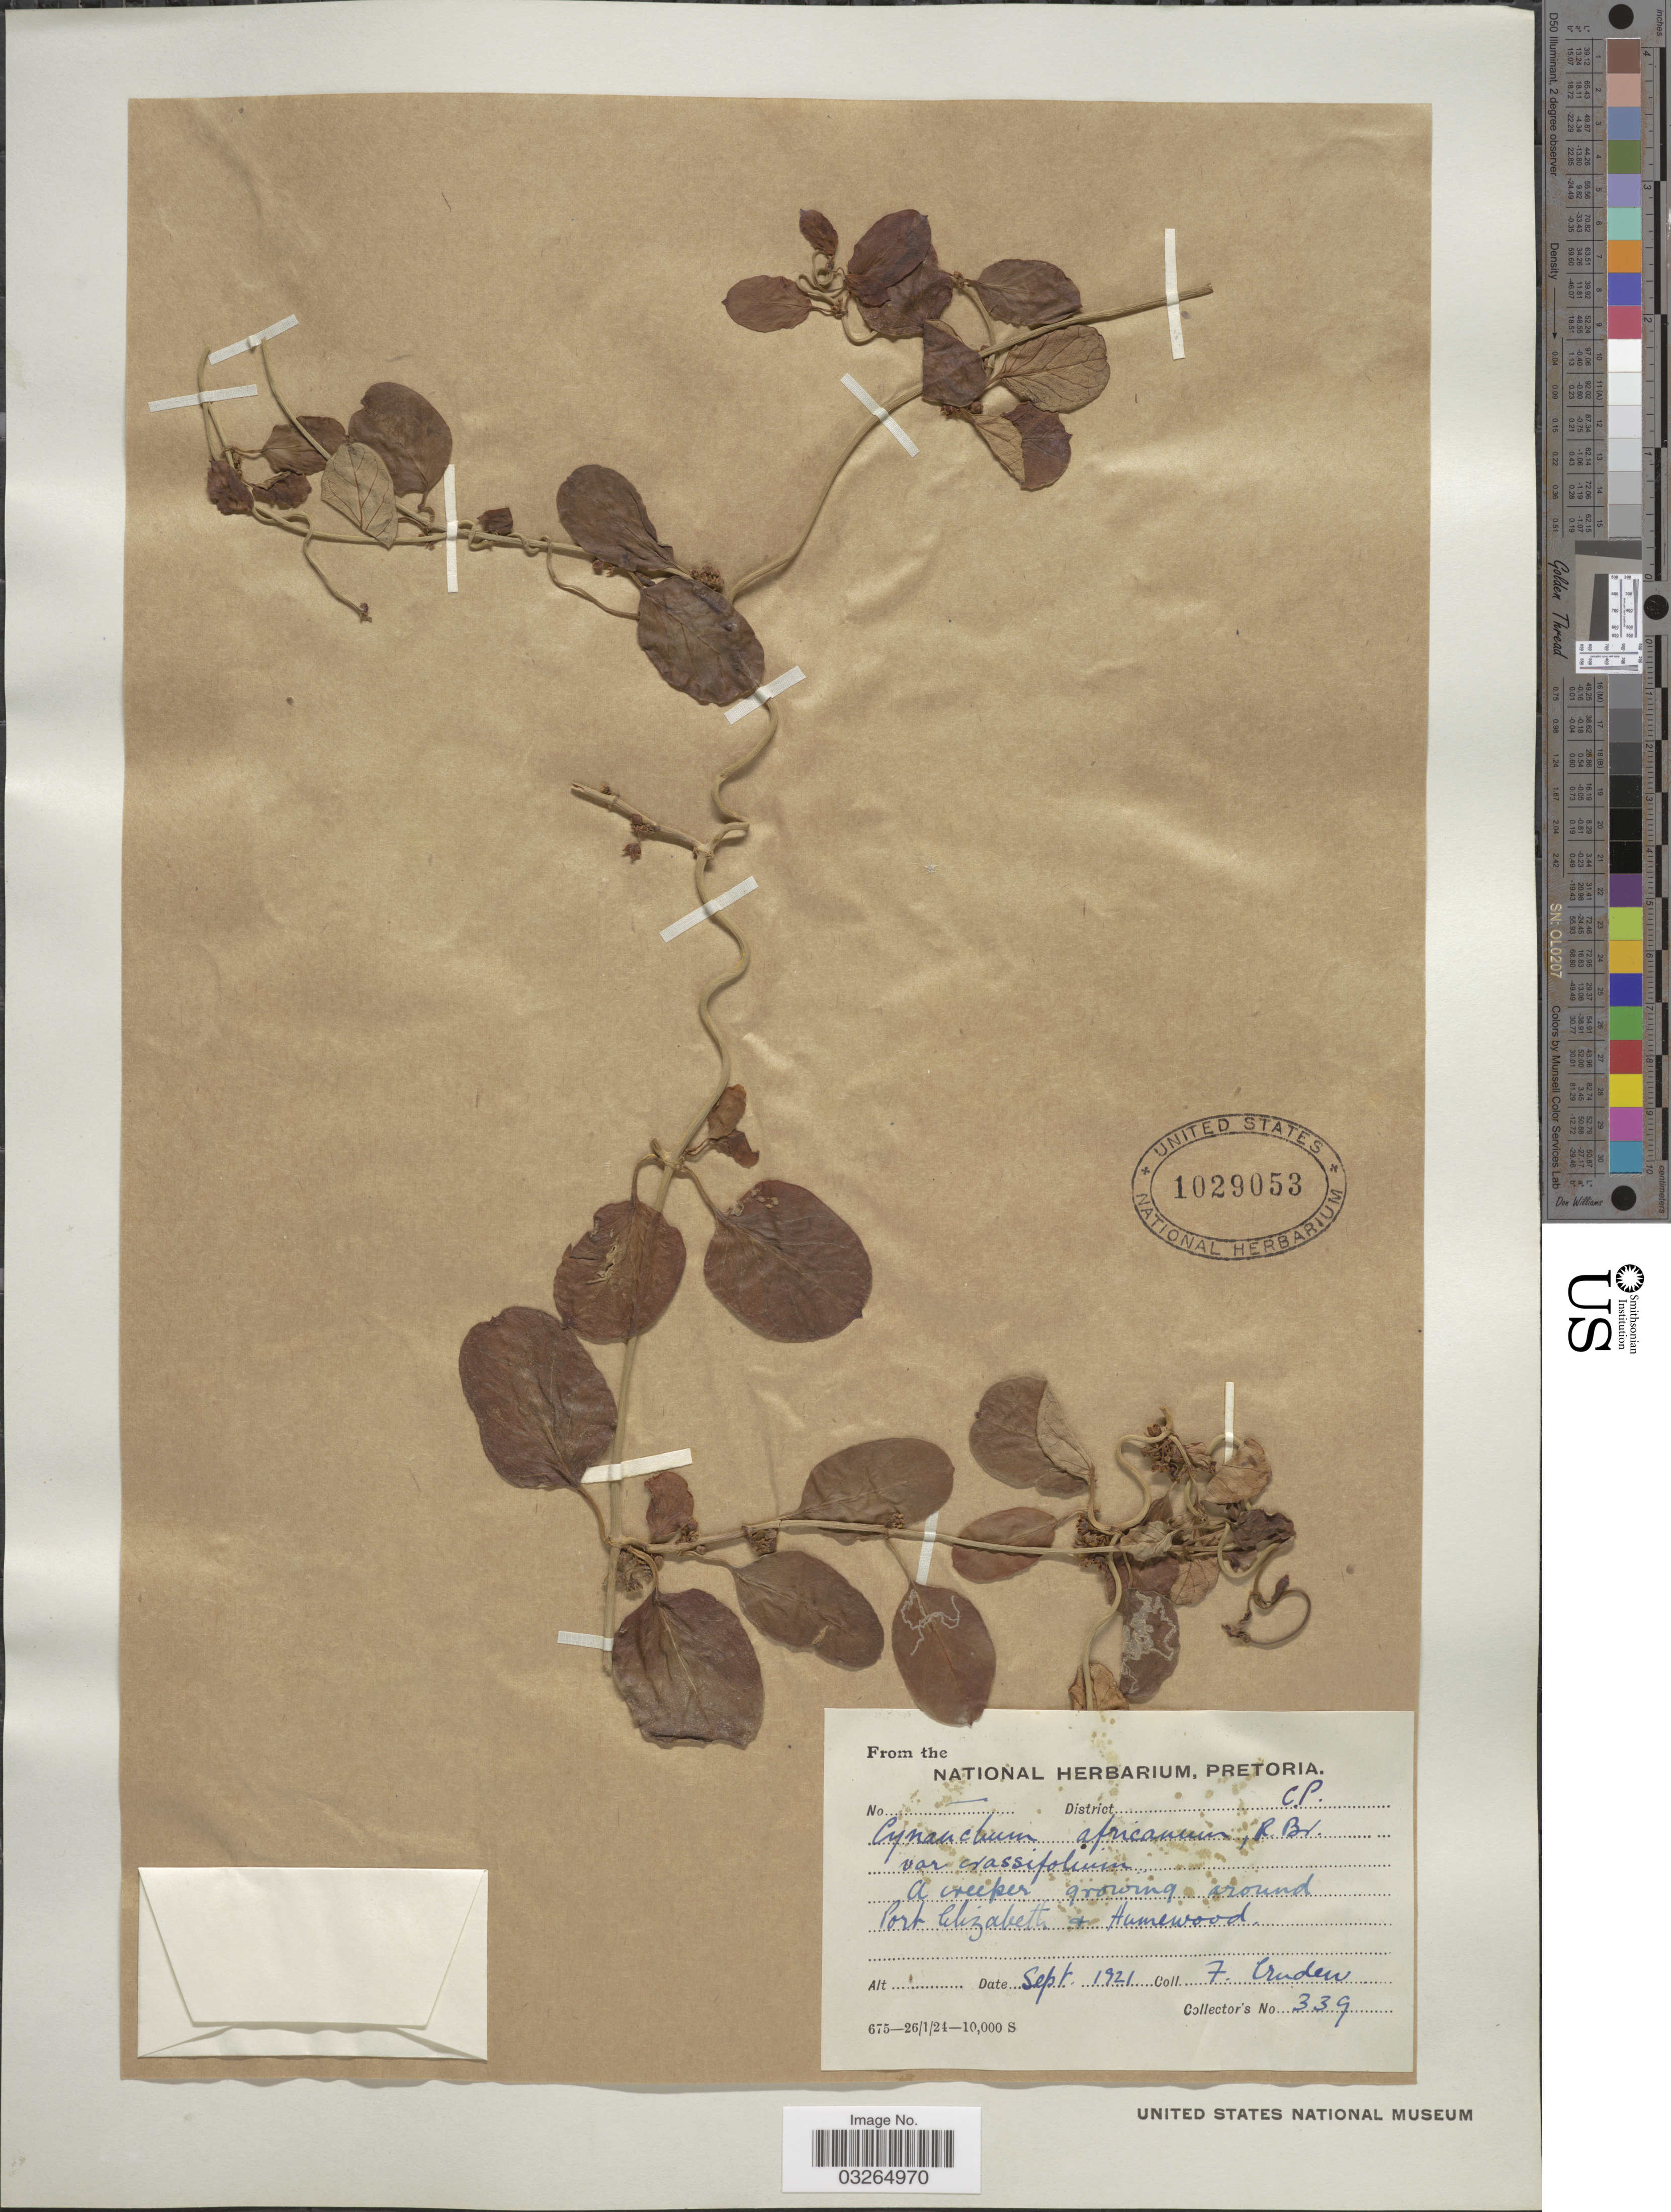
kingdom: Plantae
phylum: Tracheophyta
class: Magnoliopsida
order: Gentianales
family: Apocynaceae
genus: Cynanchum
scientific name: Cynanchum africanum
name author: Hoffmanns.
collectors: F. Cruden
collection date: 1921-09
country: South Africa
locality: District C. P. Port Elizabeth & Humewood.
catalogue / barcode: US 1029053